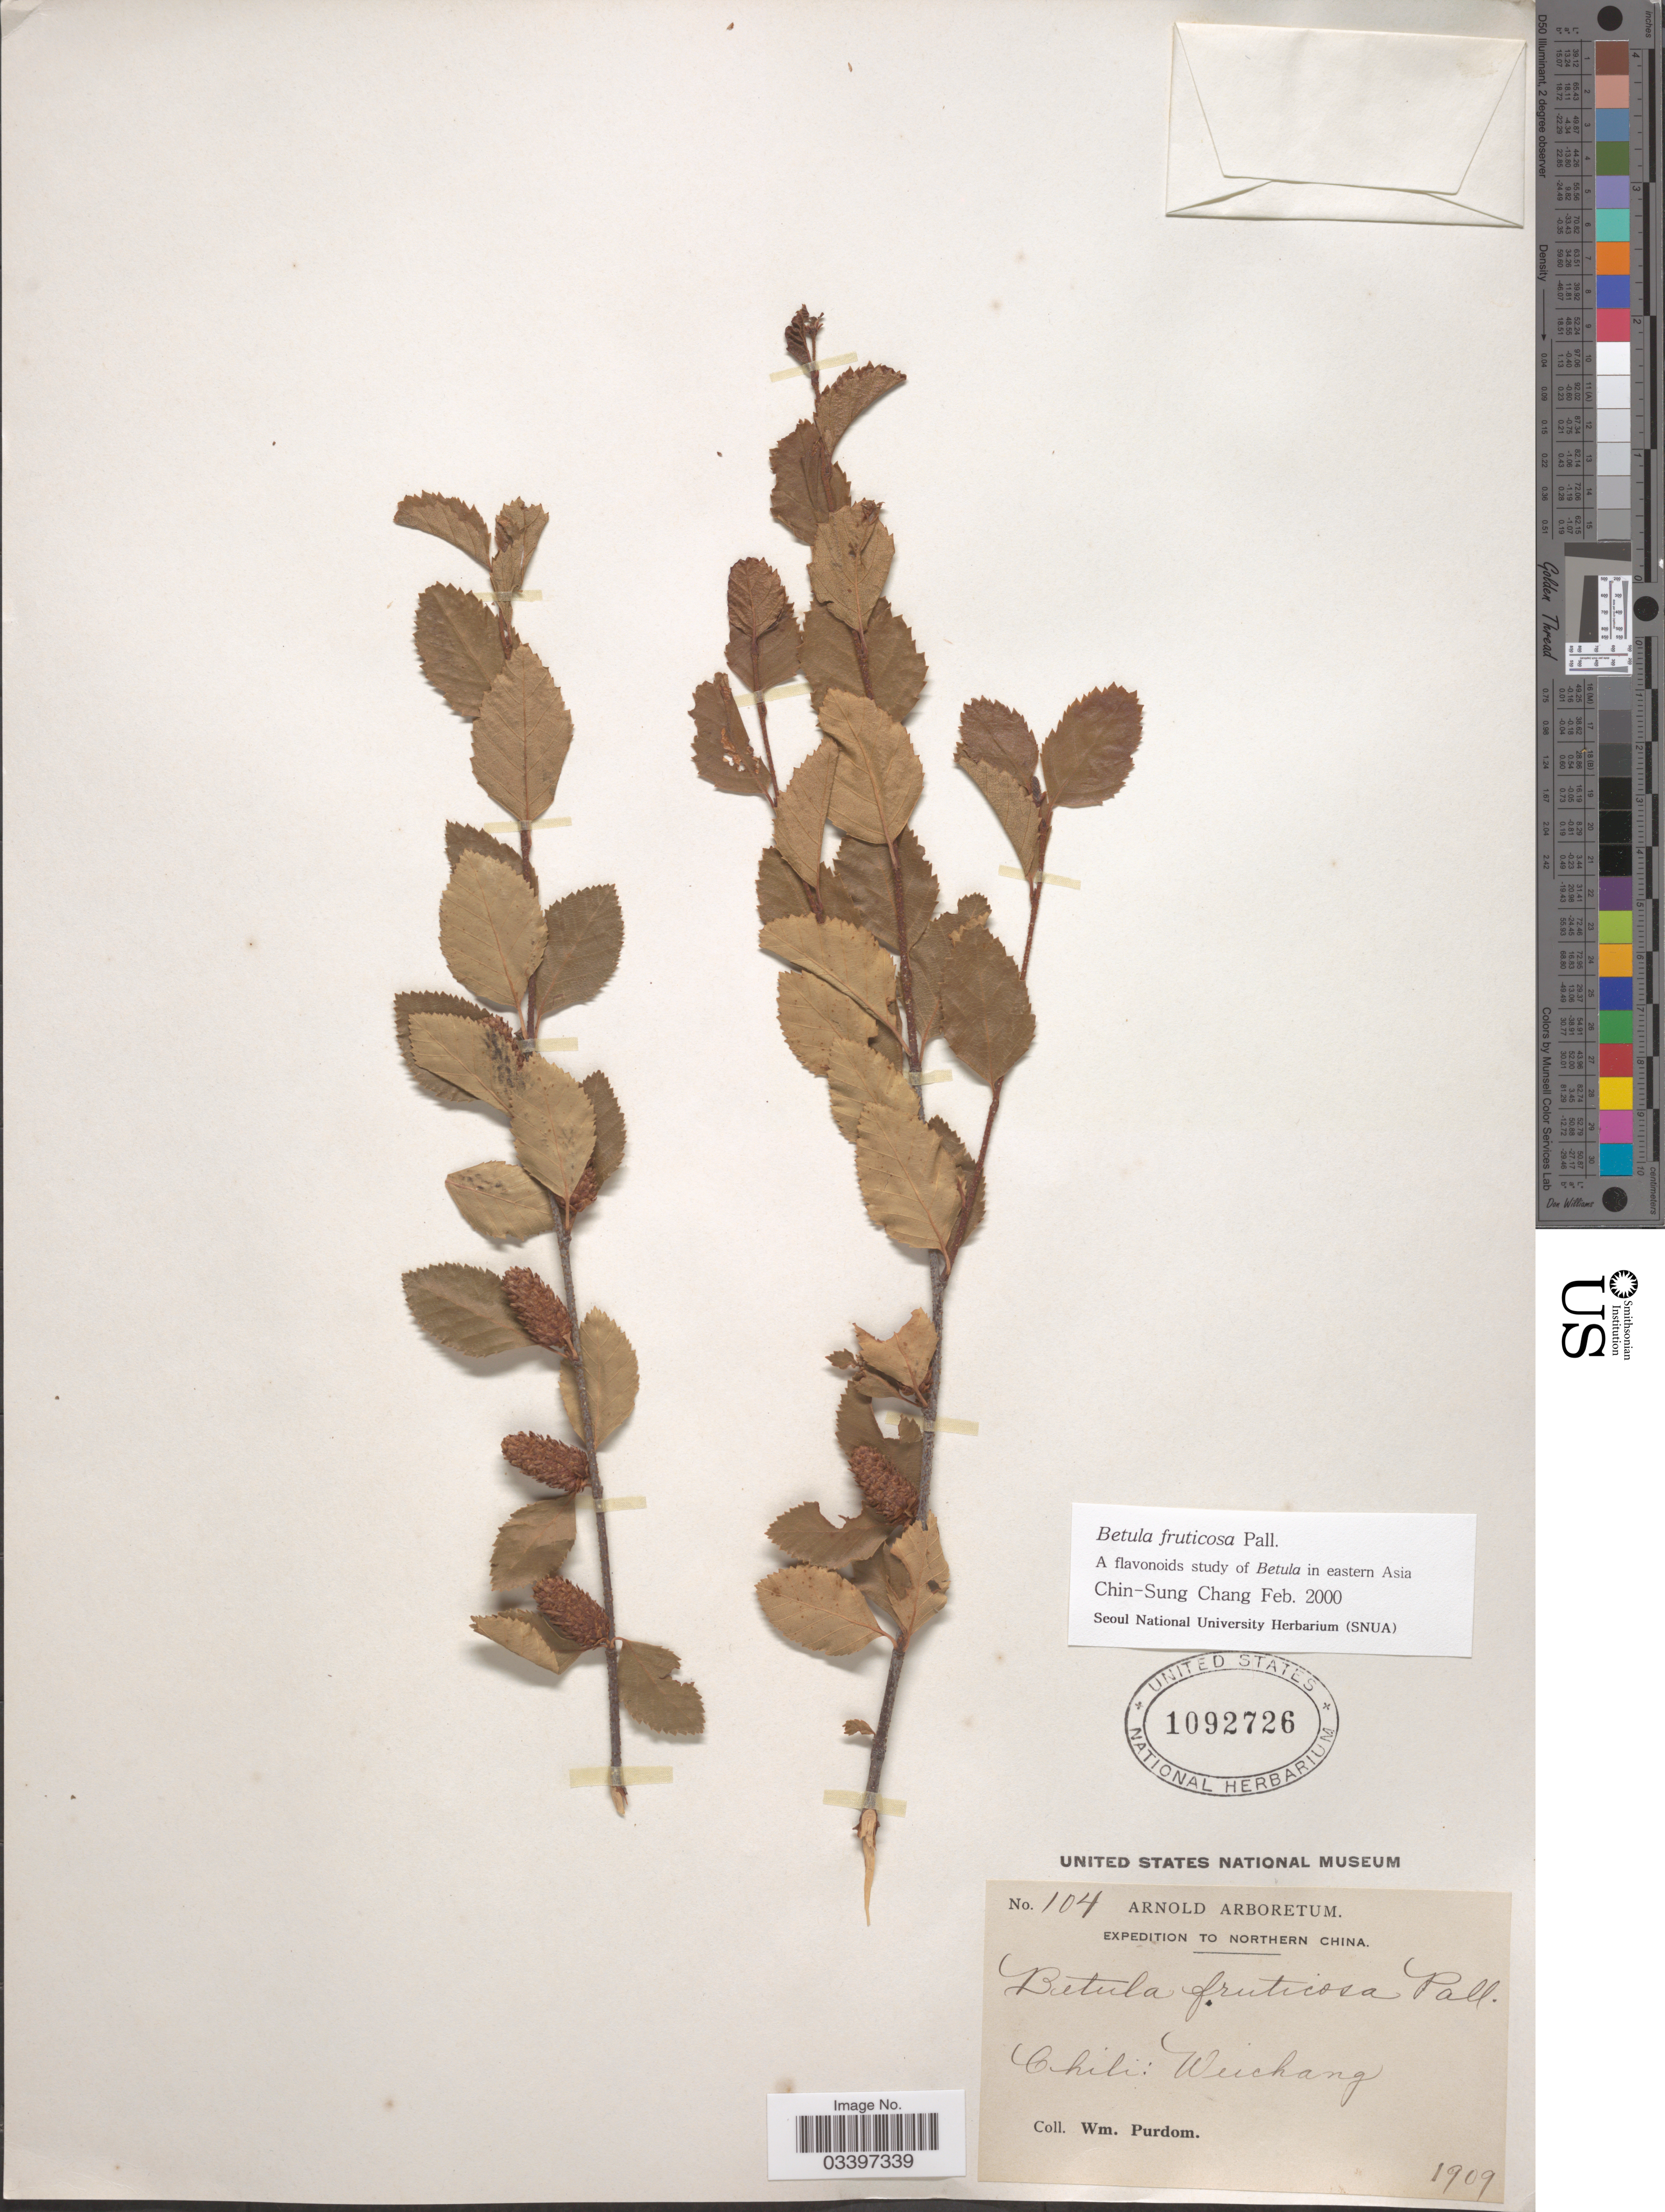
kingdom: Plantae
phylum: Tracheophyta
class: Magnoliopsida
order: Fagales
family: Betulaceae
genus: Betula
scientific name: Betula fruticosa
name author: Pall.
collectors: W. Purdom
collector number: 104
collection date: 1909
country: China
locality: Northern China. Chili: Weichang.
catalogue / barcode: US 1092726